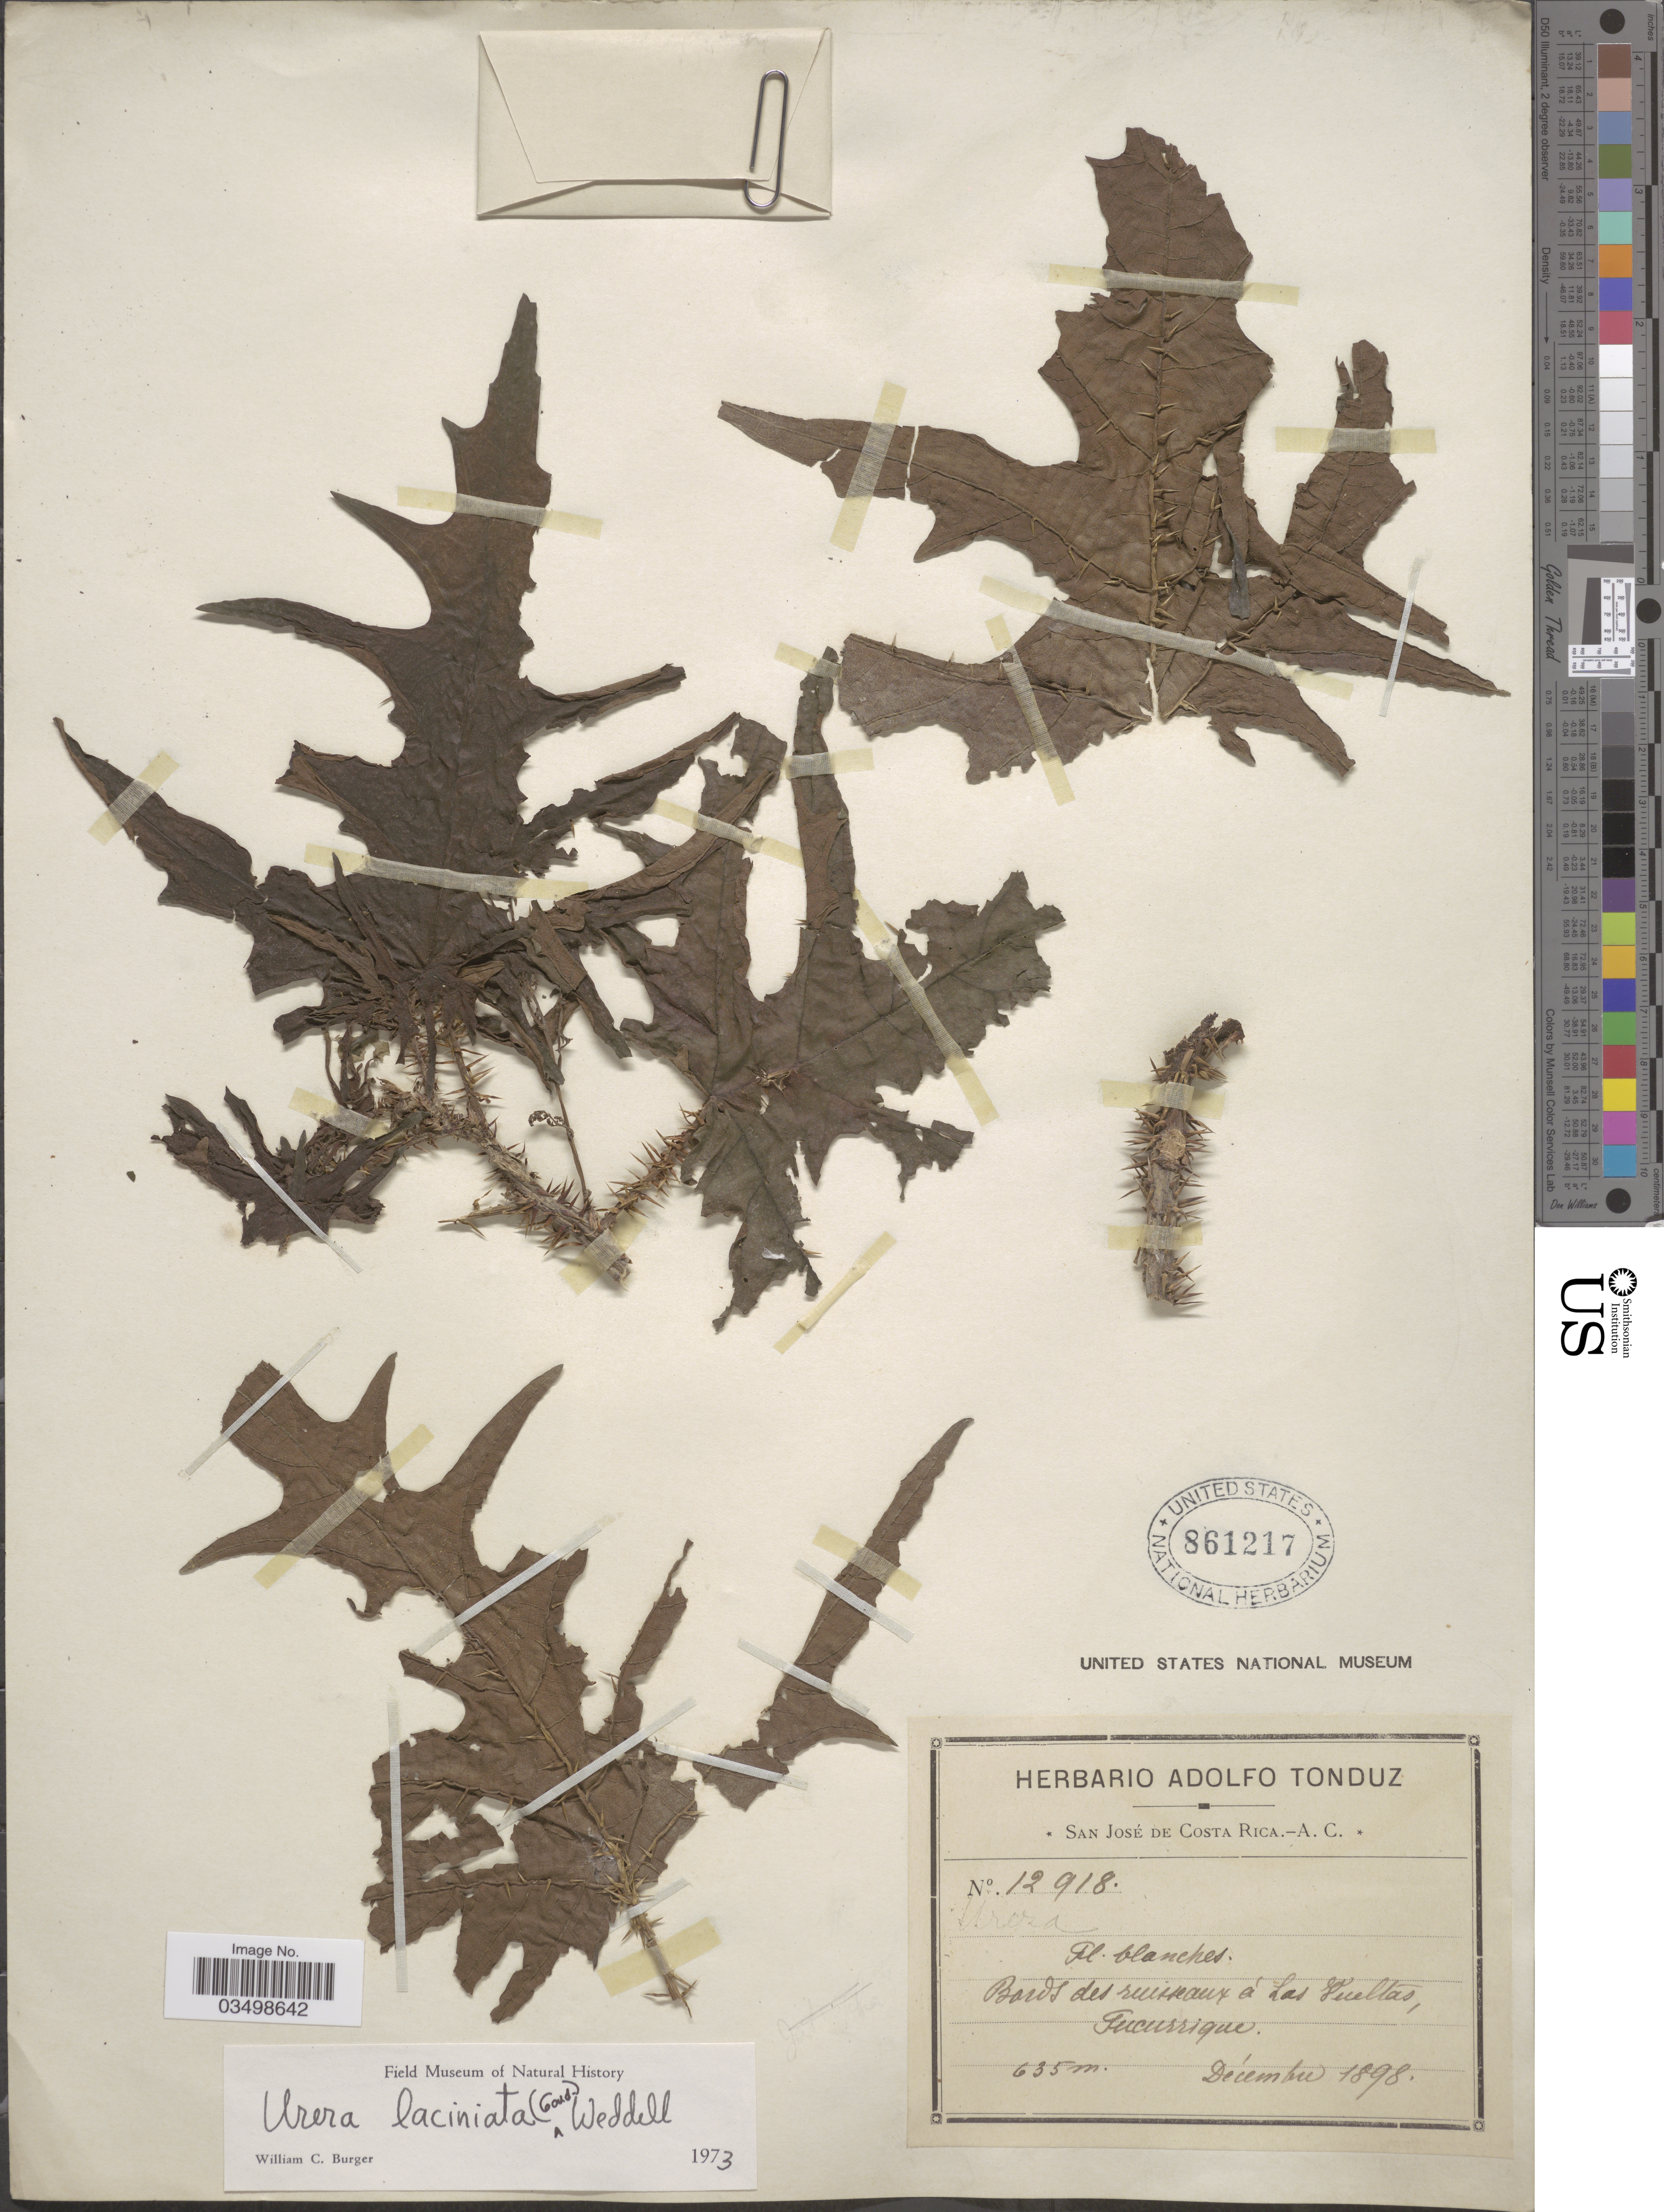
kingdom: Plantae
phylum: Tracheophyta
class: Magnoliopsida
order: Rosales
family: Urticaceae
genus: Urera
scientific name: Urera laciniata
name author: (Gaudich.) Wedd.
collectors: ex Herb. Adolfo Tonduz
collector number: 12918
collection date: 1898-12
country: Costa Rica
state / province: San José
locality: Baros des ruisseaux á Las Vueltas, Tucurrique.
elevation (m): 635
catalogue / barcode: US 861217